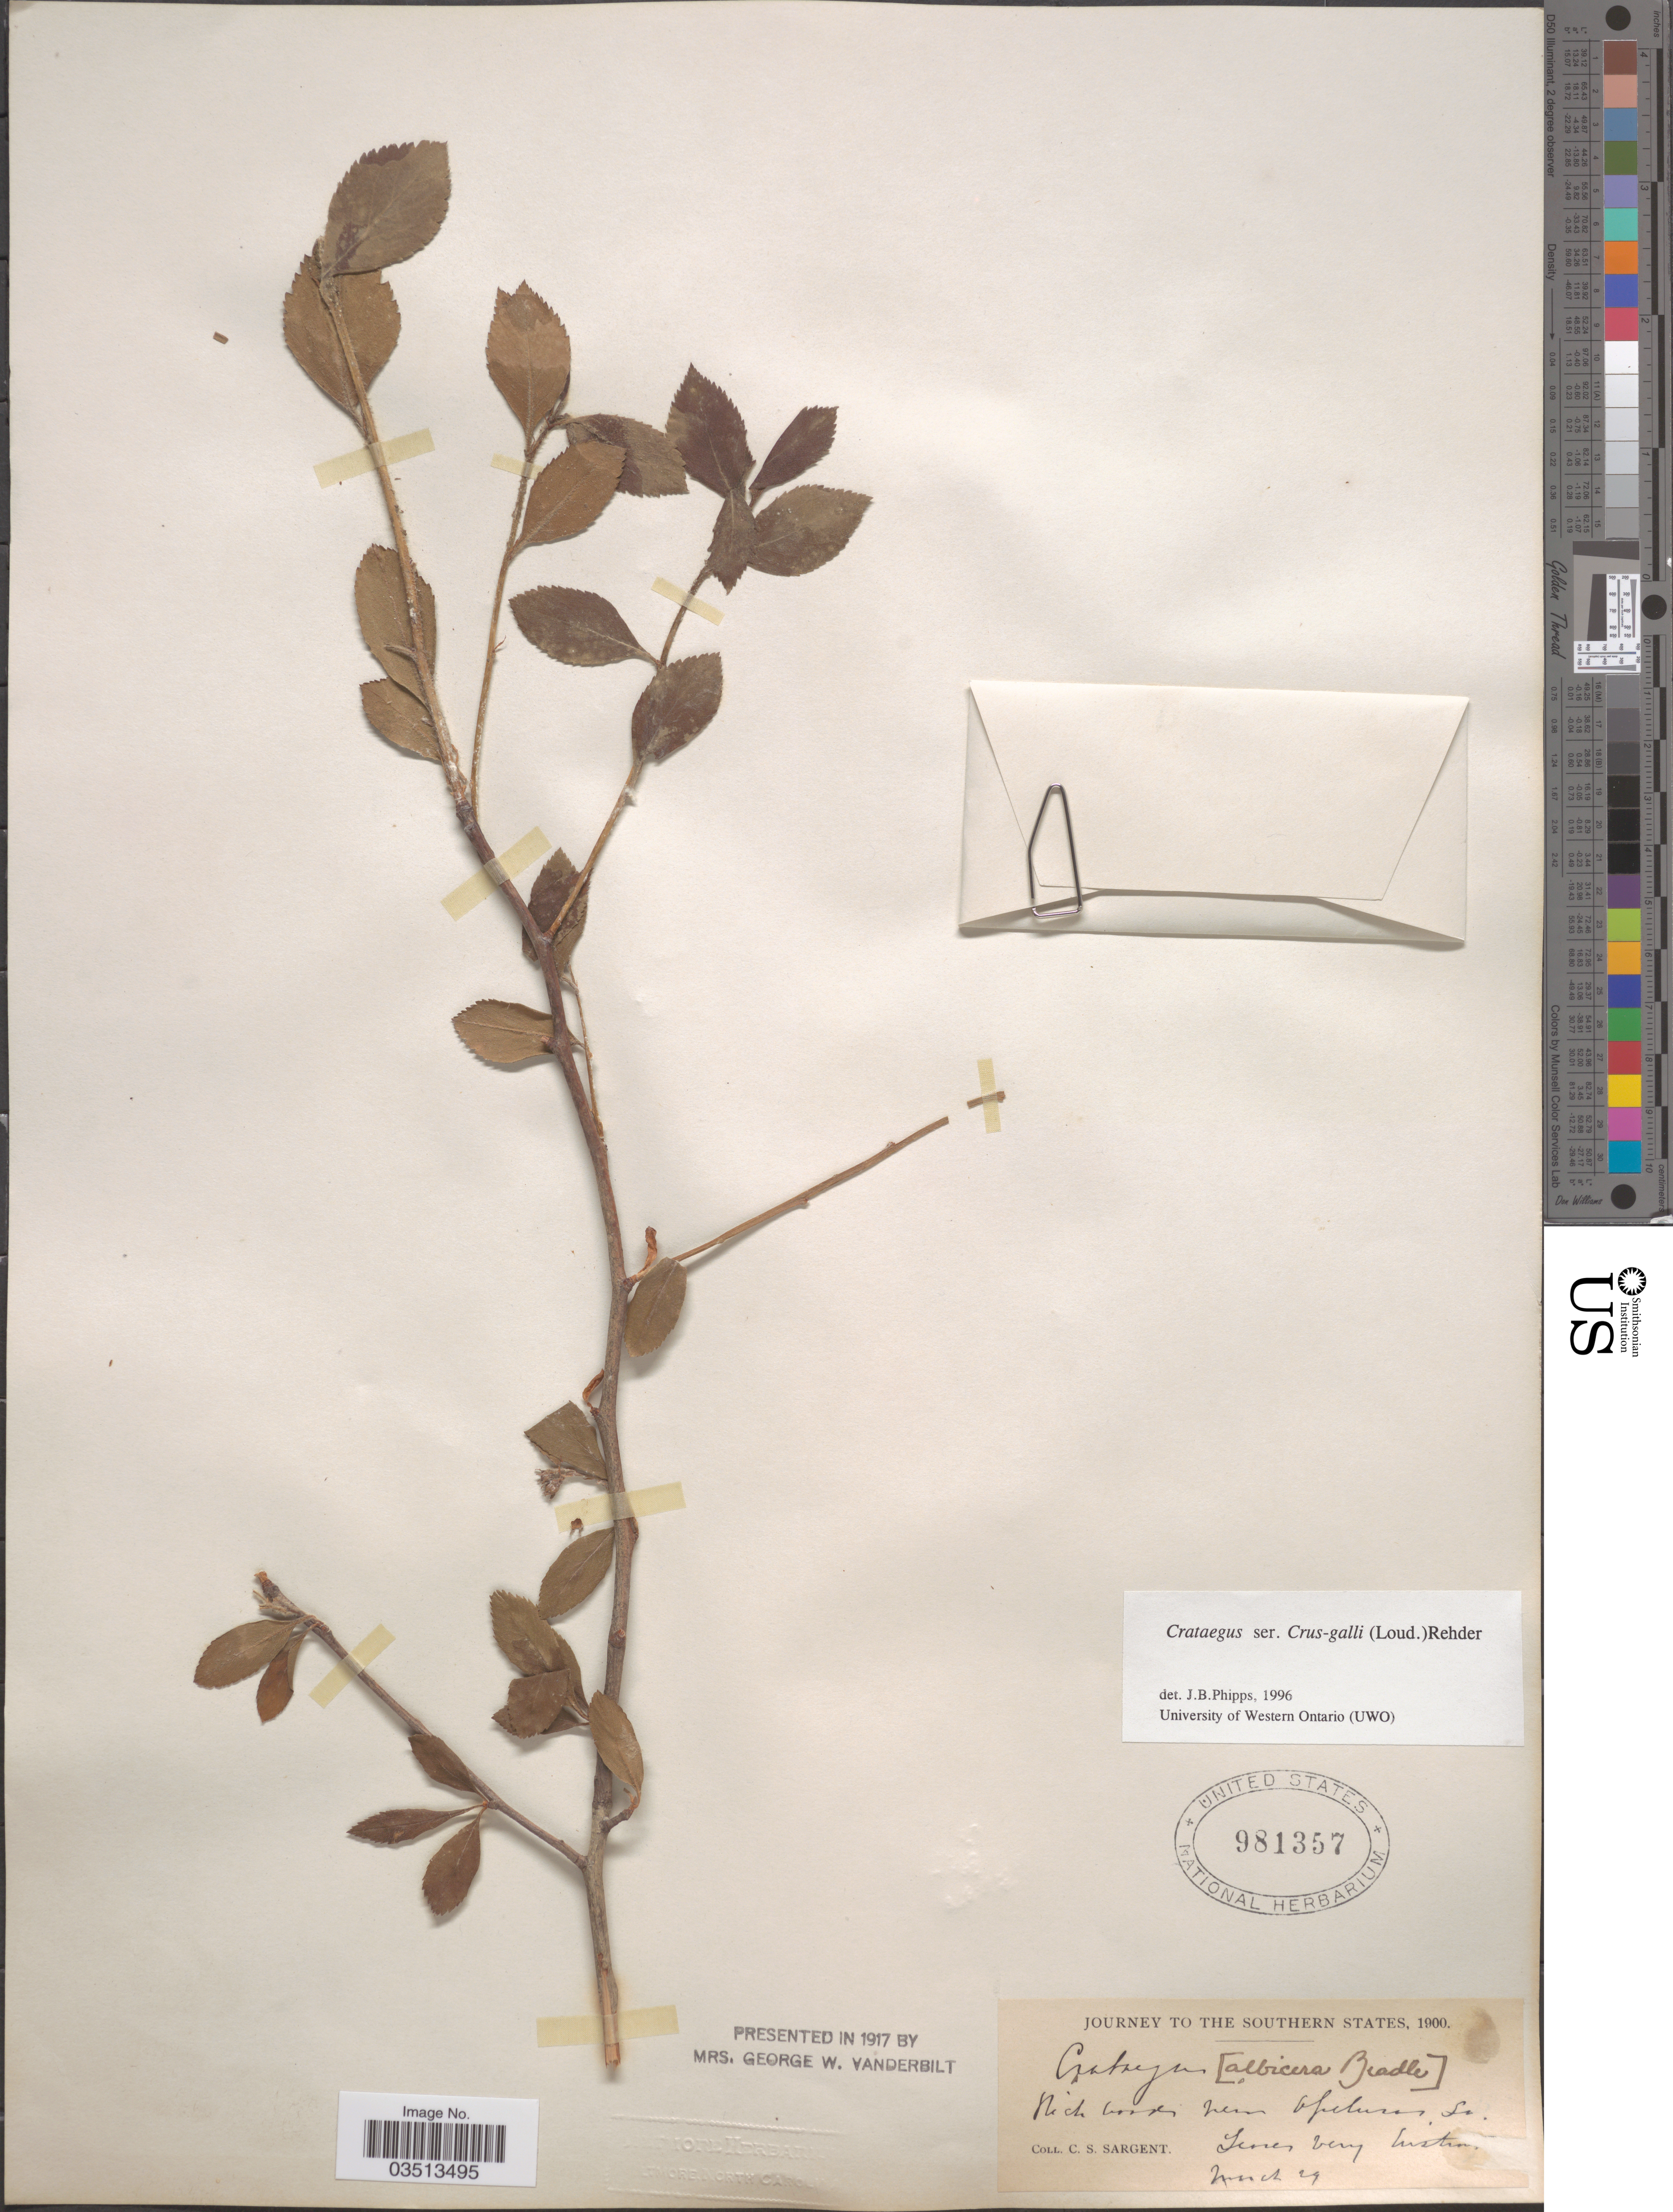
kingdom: Plantae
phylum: Tracheophyta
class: Magnoliopsida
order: Rosales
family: Rosaceae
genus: Crataegus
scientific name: Crataegus berberifolia var. engelmannii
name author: Eggl.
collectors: C. S. Sargent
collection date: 1900-03-29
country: United States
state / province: Louisiana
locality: Rich woods near Opelousas.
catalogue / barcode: US 981357